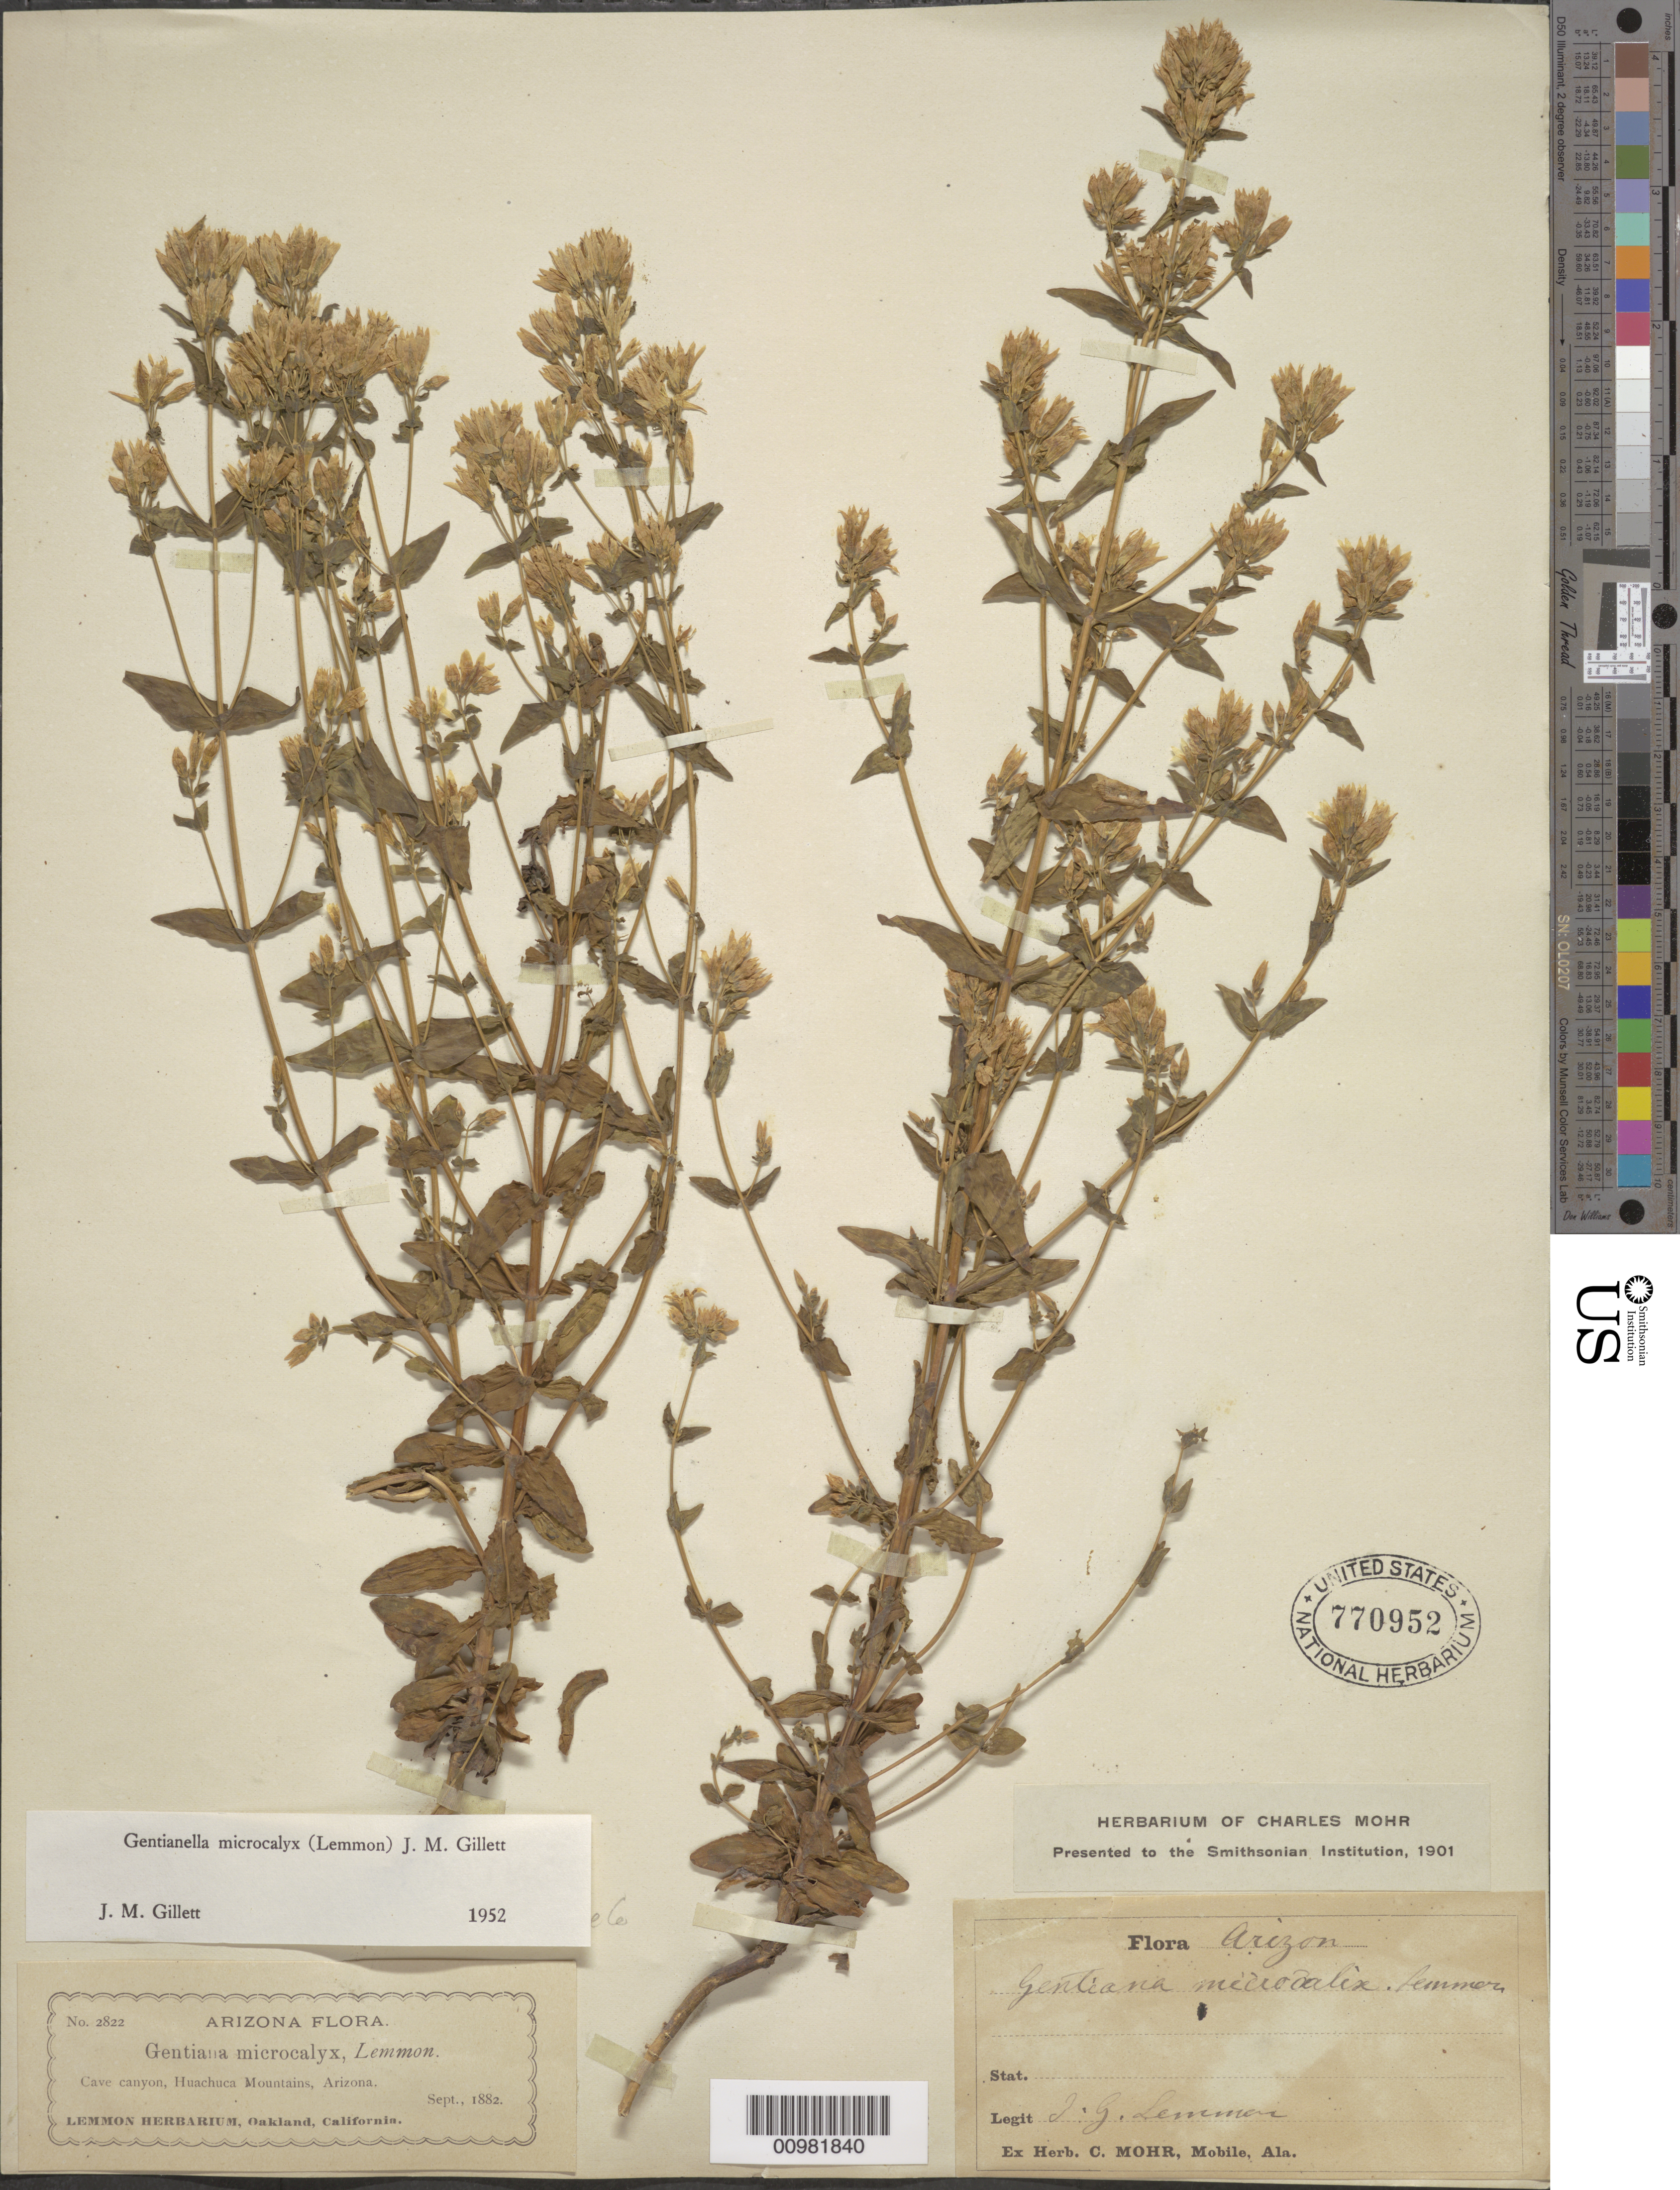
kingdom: Plantae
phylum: Tracheophyta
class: Magnoliopsida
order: Gentianales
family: Gentianaceae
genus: Gentianella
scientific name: Gentianella microcalyx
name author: (Lemmon) J.M. Gillet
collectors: J. G. Lemmon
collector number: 2822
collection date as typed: Sep 1882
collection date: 1882-09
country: United States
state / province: Arizona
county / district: Cochise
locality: Cave Canyon, Huachuca Mts.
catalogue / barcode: US 770952